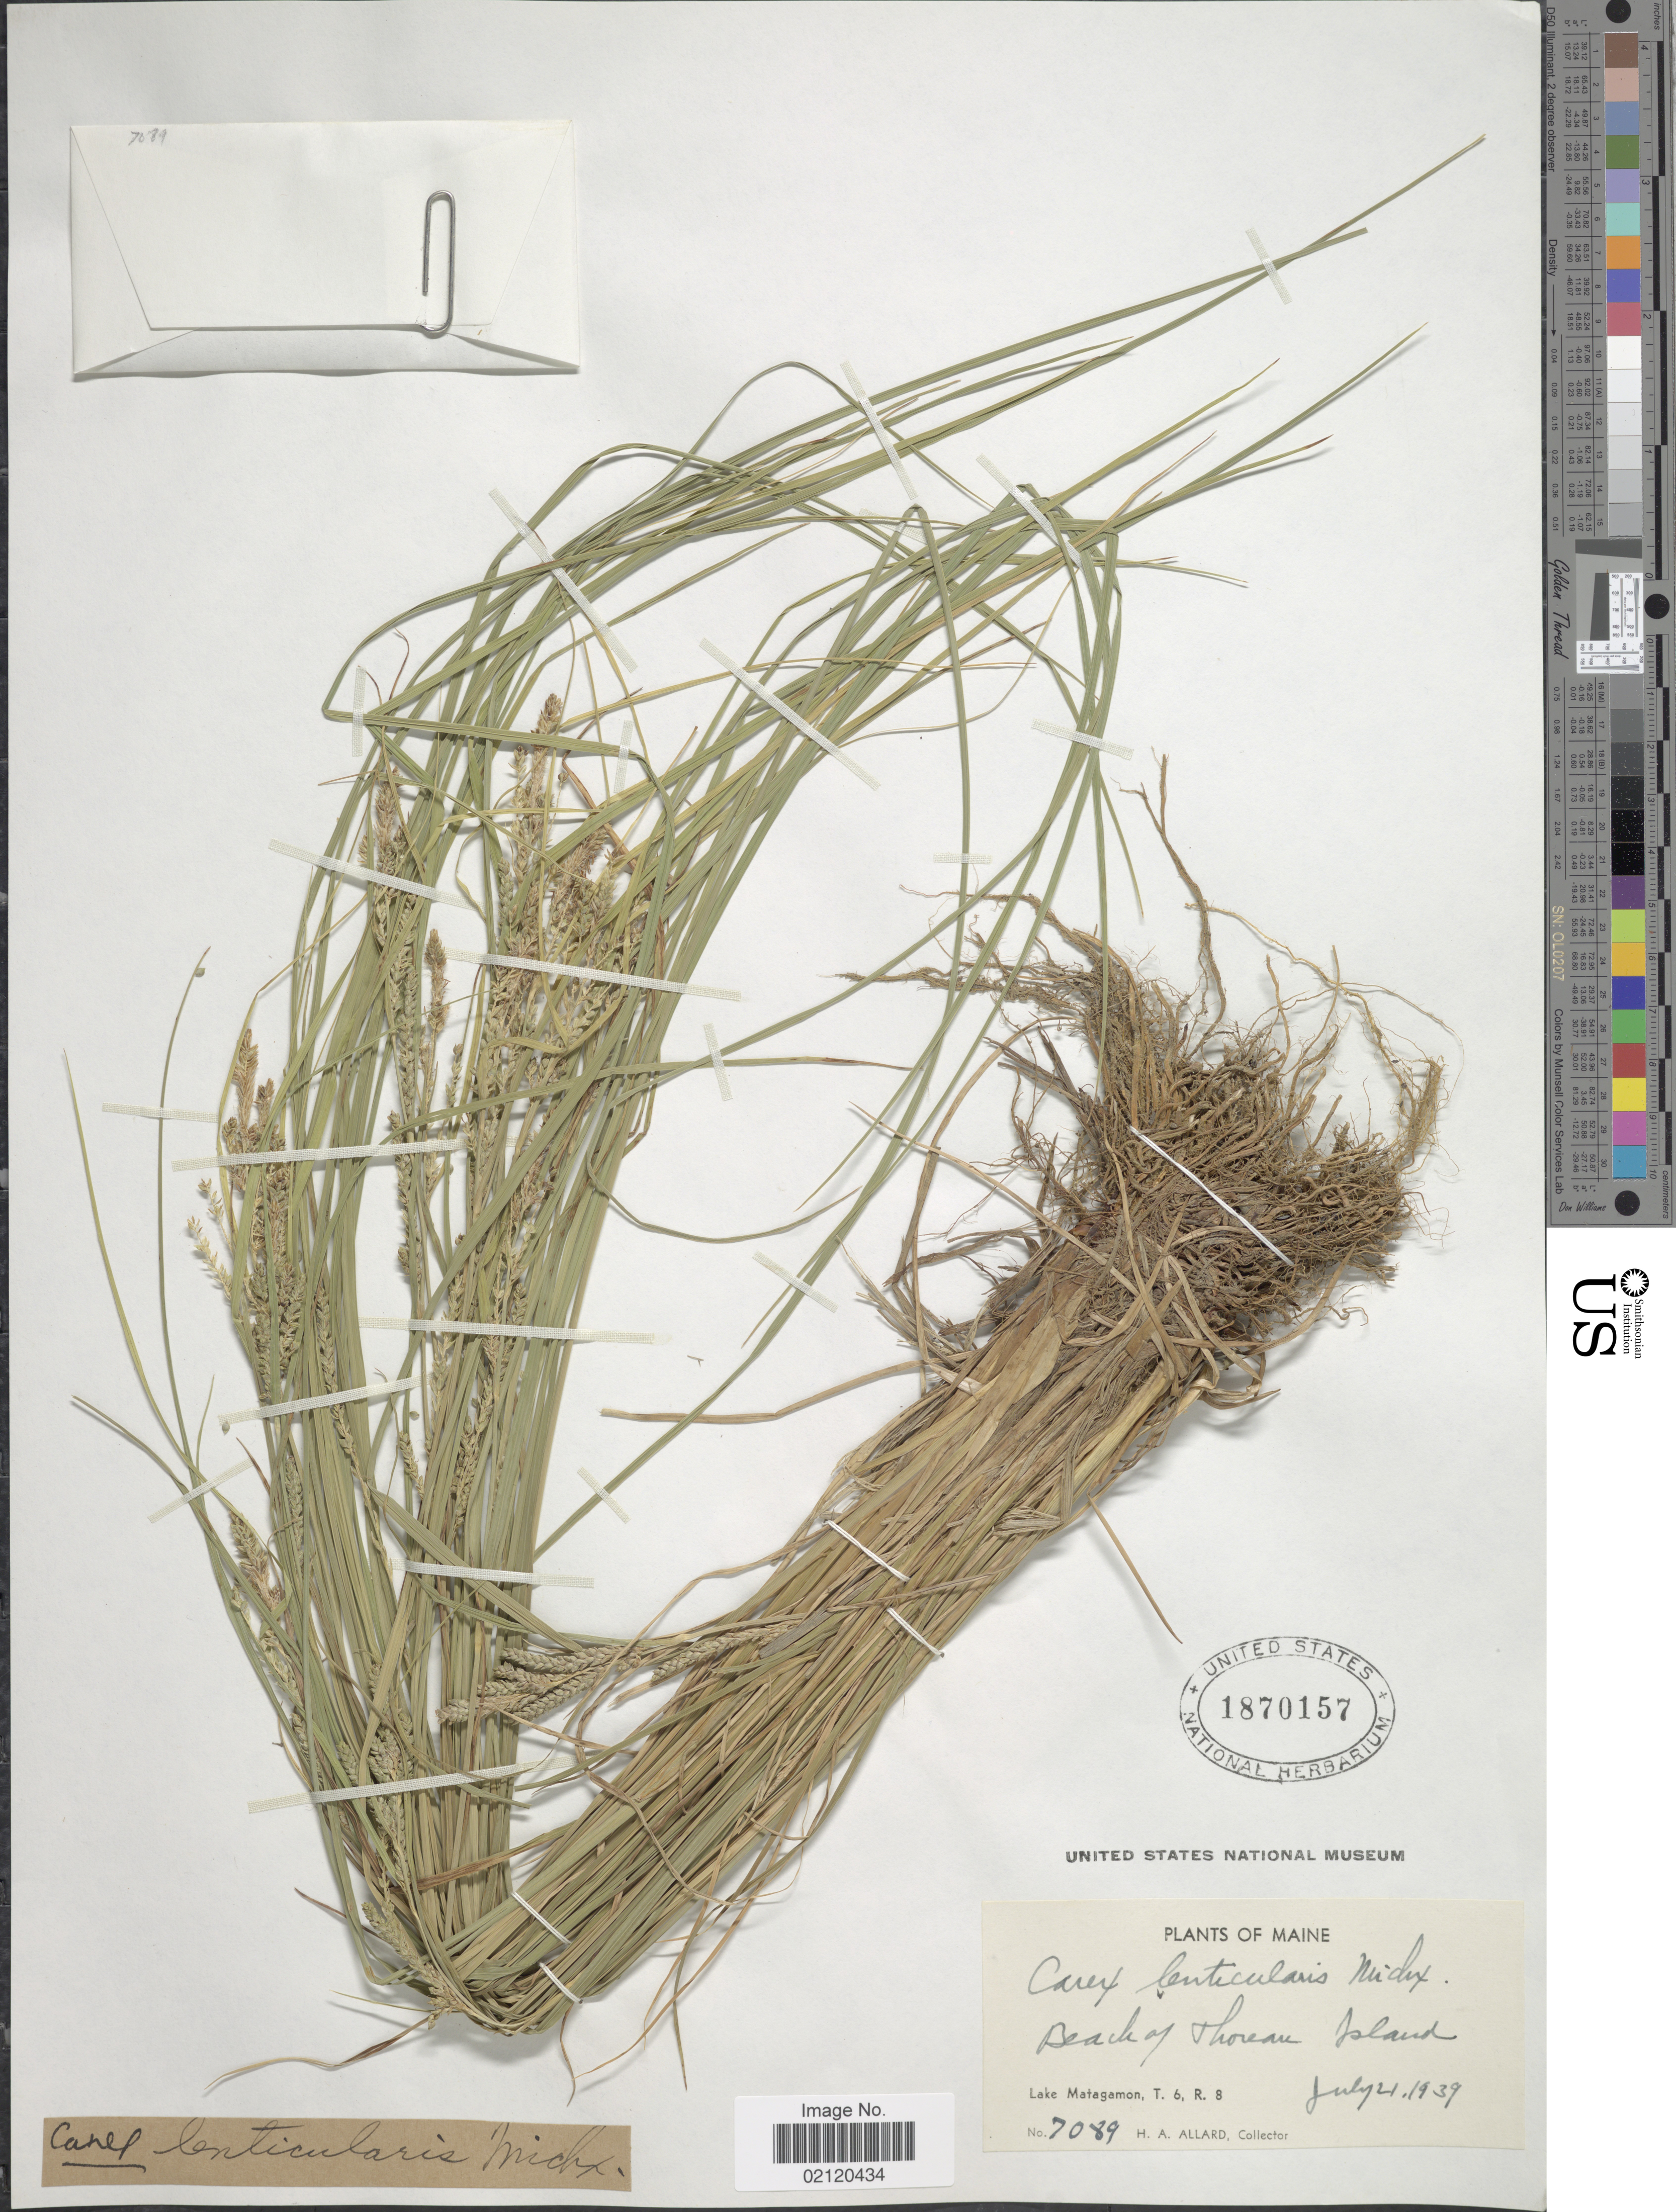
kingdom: Plantae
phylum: Tracheophyta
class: Liliopsida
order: Poales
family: Cyperaceae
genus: Carex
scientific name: Carex lenticularis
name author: Michx.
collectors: H. A. Allard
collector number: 7089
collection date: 1939-07-21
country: United States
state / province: Maine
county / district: Piscataquis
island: Thoreau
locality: Beach of Thoreau Island, Lake Matagamon, T6, R8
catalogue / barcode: US 1870157